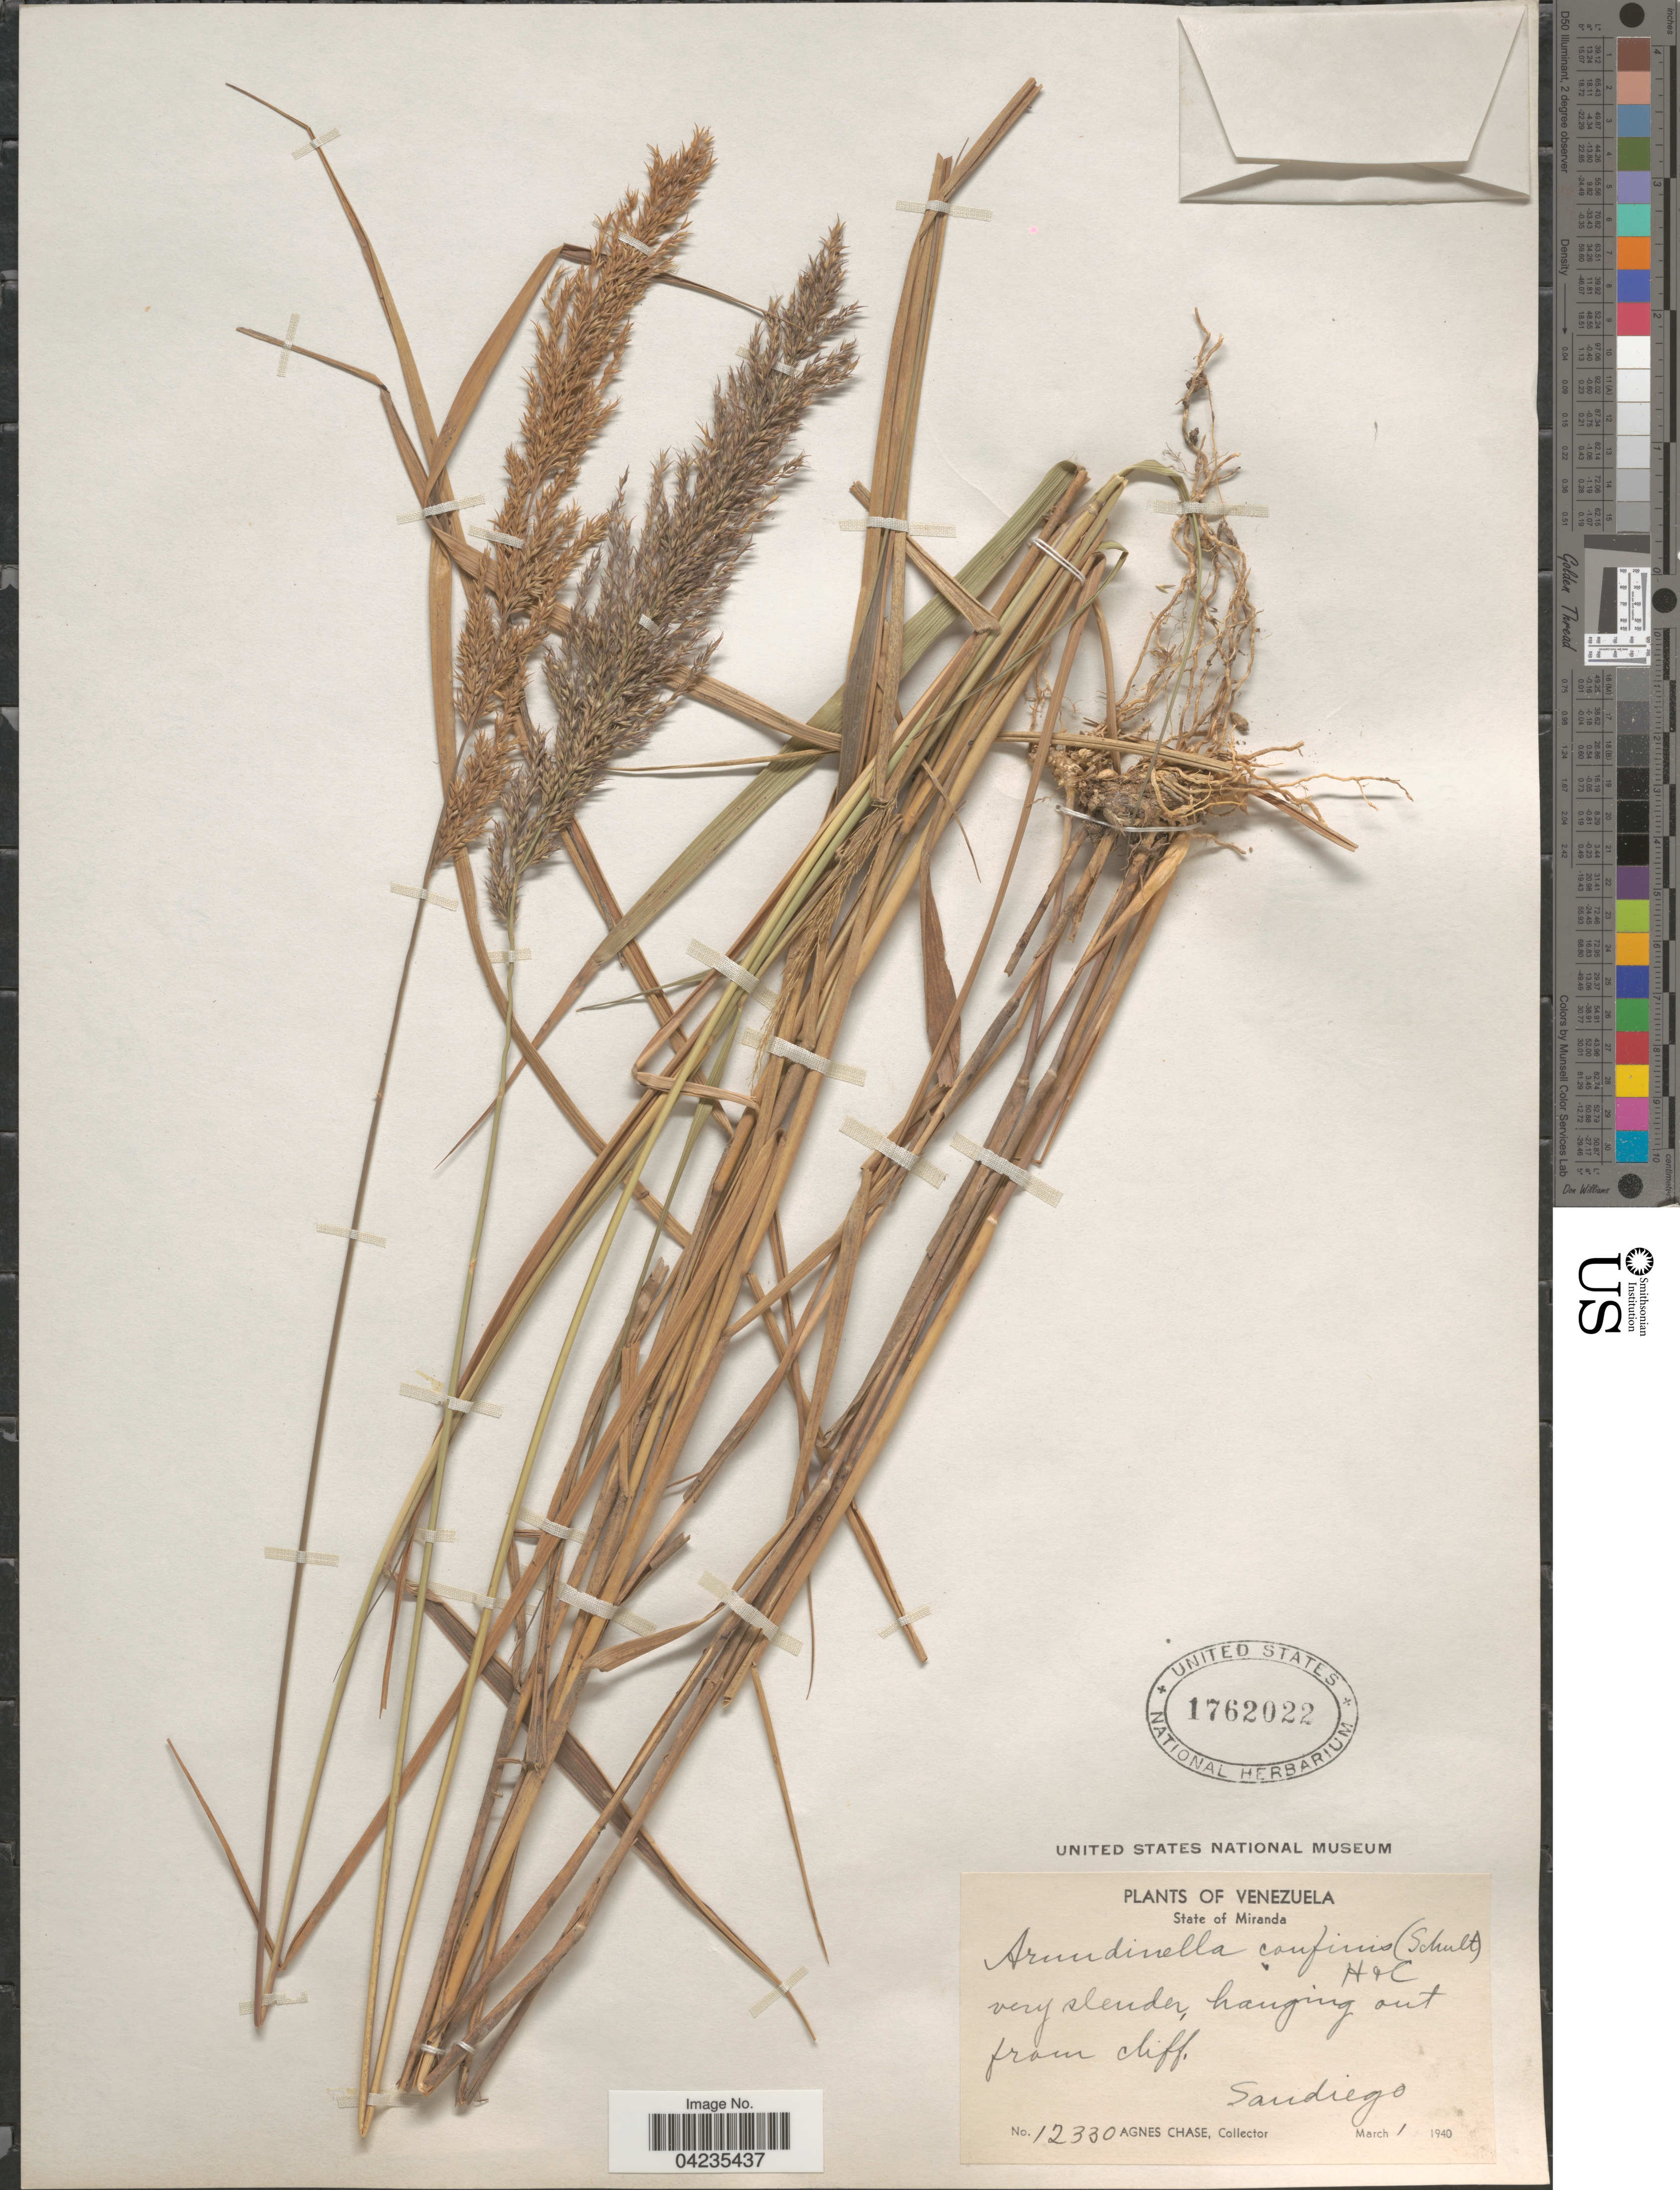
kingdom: Plantae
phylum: Tracheophyta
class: Liliopsida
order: Poales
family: Poaceae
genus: Arundinella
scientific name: Arundinella hispida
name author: (Humb. & Bonpl. ex Willd.) Kuntze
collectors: A. Chase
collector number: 12330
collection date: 1940-03-01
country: Venezuela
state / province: Miranda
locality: Sandiego.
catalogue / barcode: US 1762022